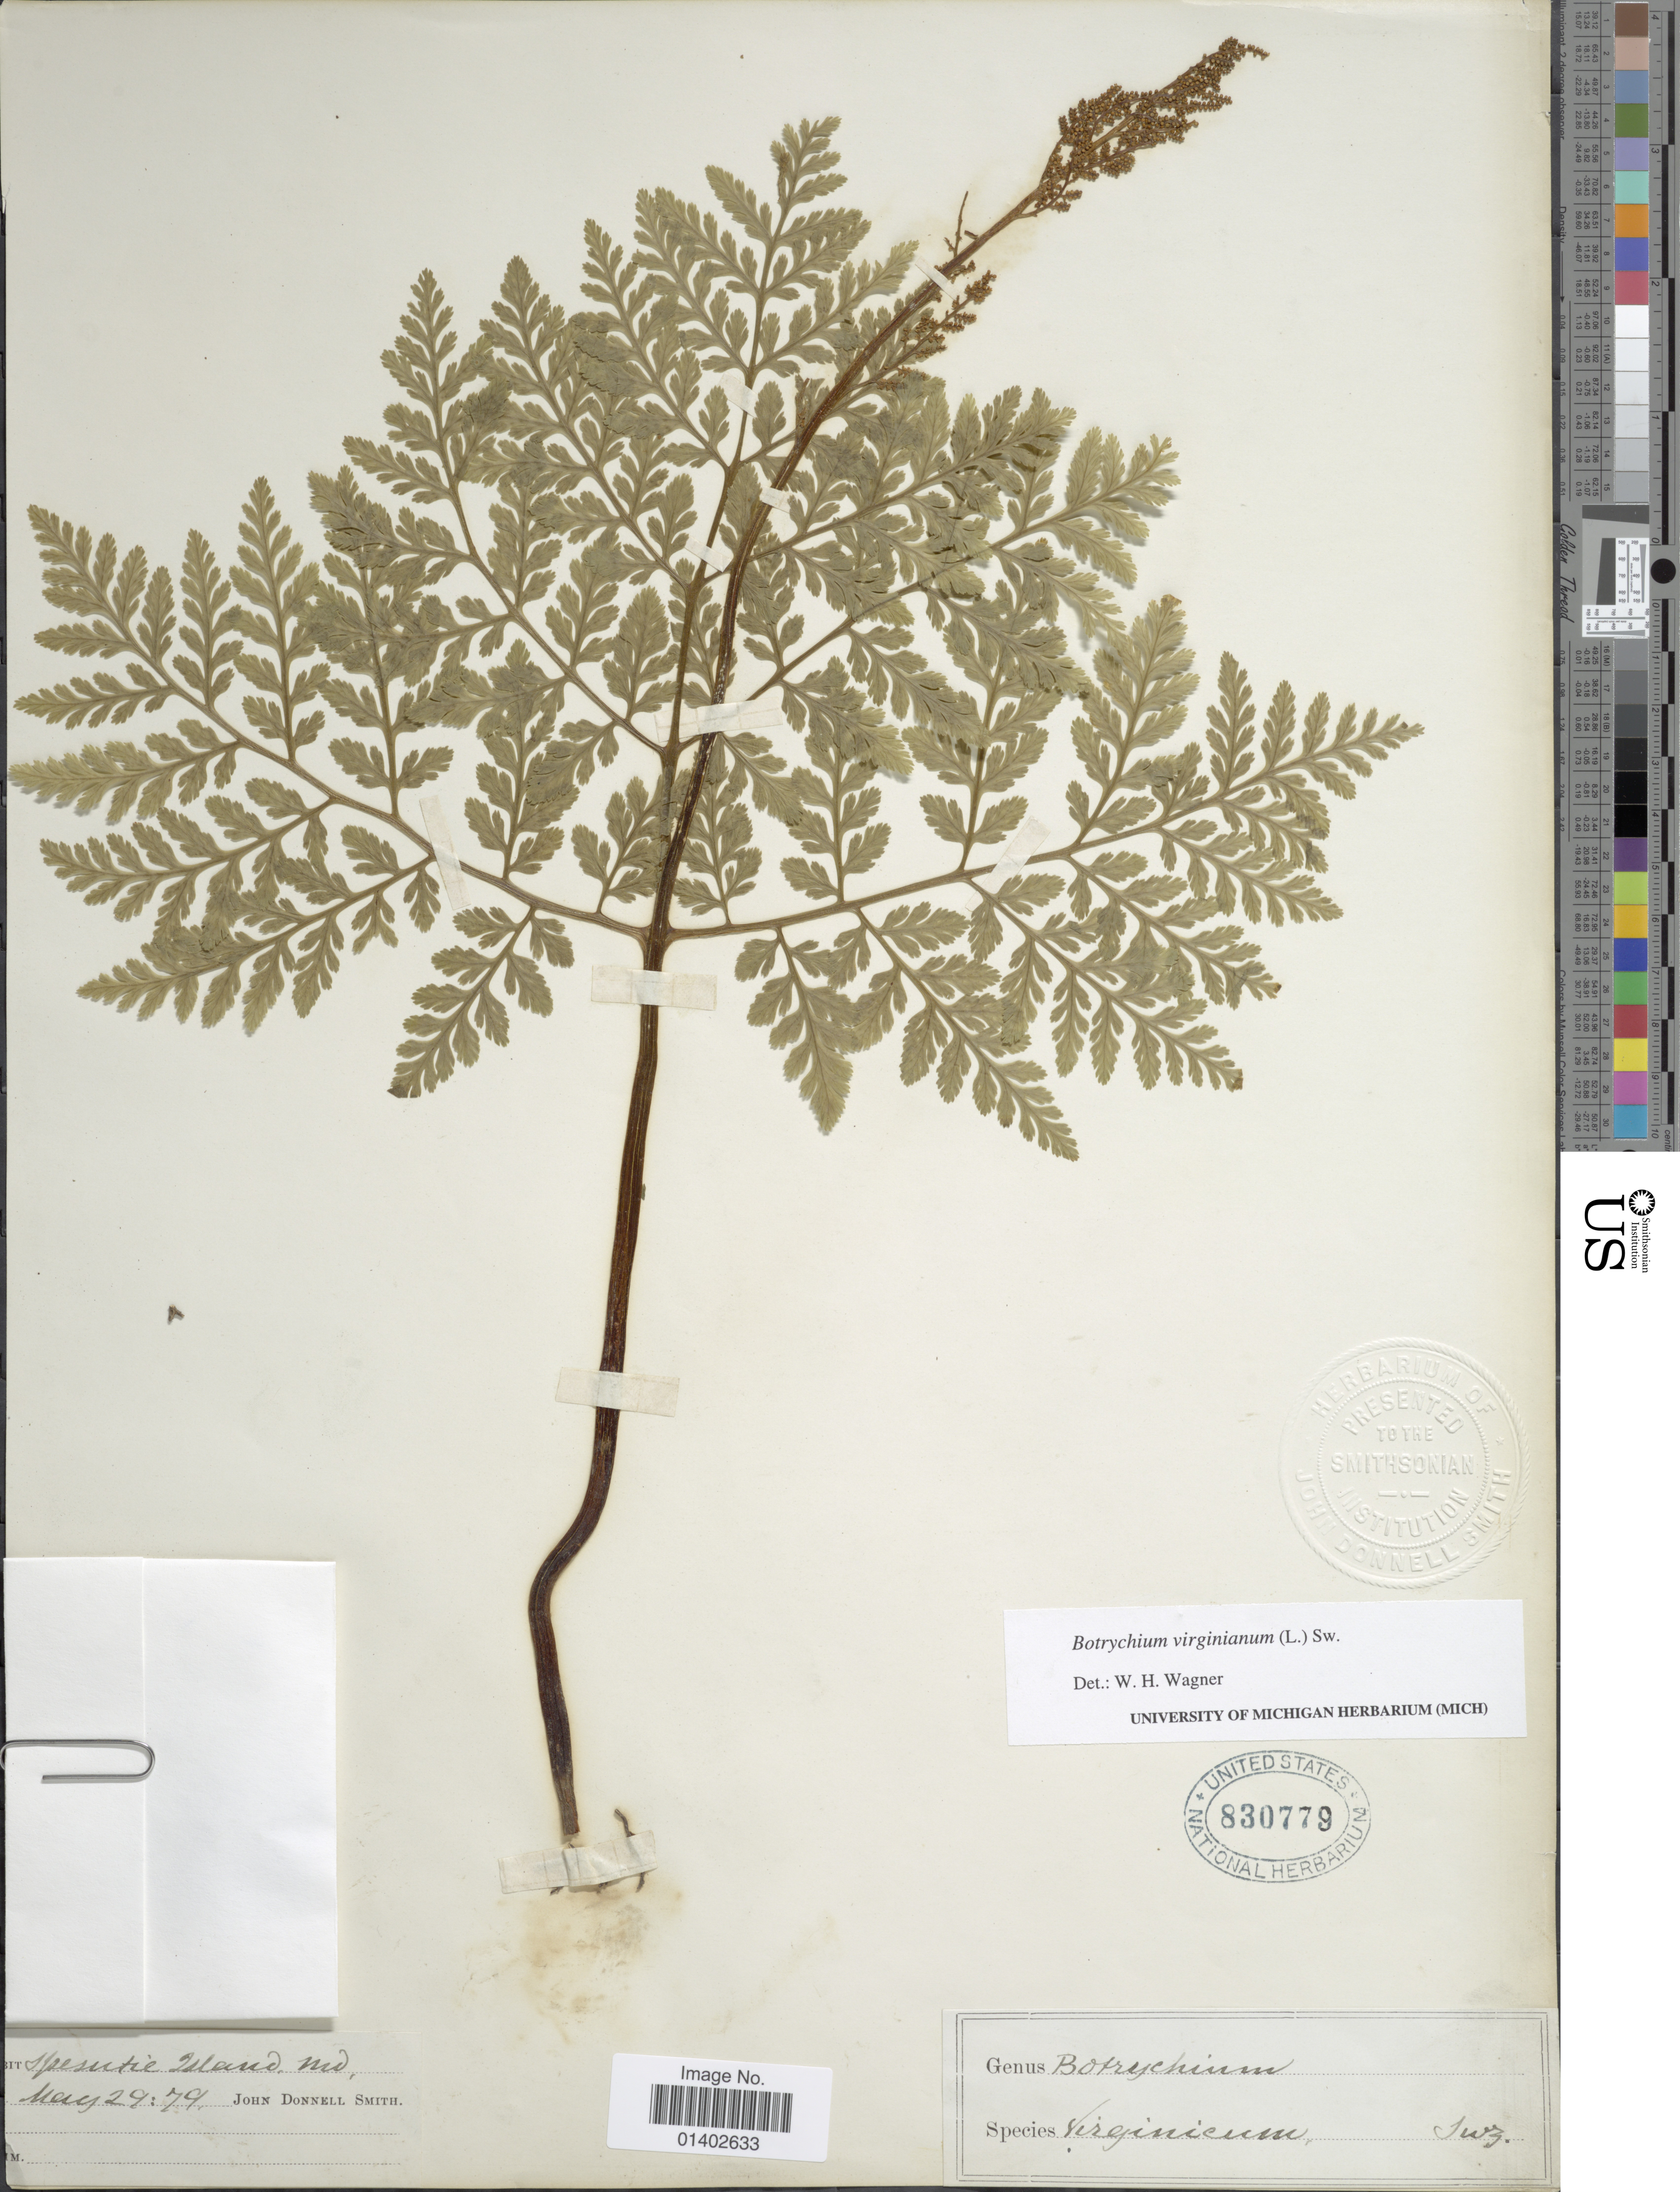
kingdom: Plantae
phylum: Tracheophyta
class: Polypodiopsida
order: Ophioglossales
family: Ophioglossaceae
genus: Botrychium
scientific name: Botrychium virginianum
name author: (L.) Sw.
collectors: J. Donnell Smith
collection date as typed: Transcribed d/m/y: 29/5/79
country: United States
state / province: Maryland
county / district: Harford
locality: Spesutie Island.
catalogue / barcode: US 830779